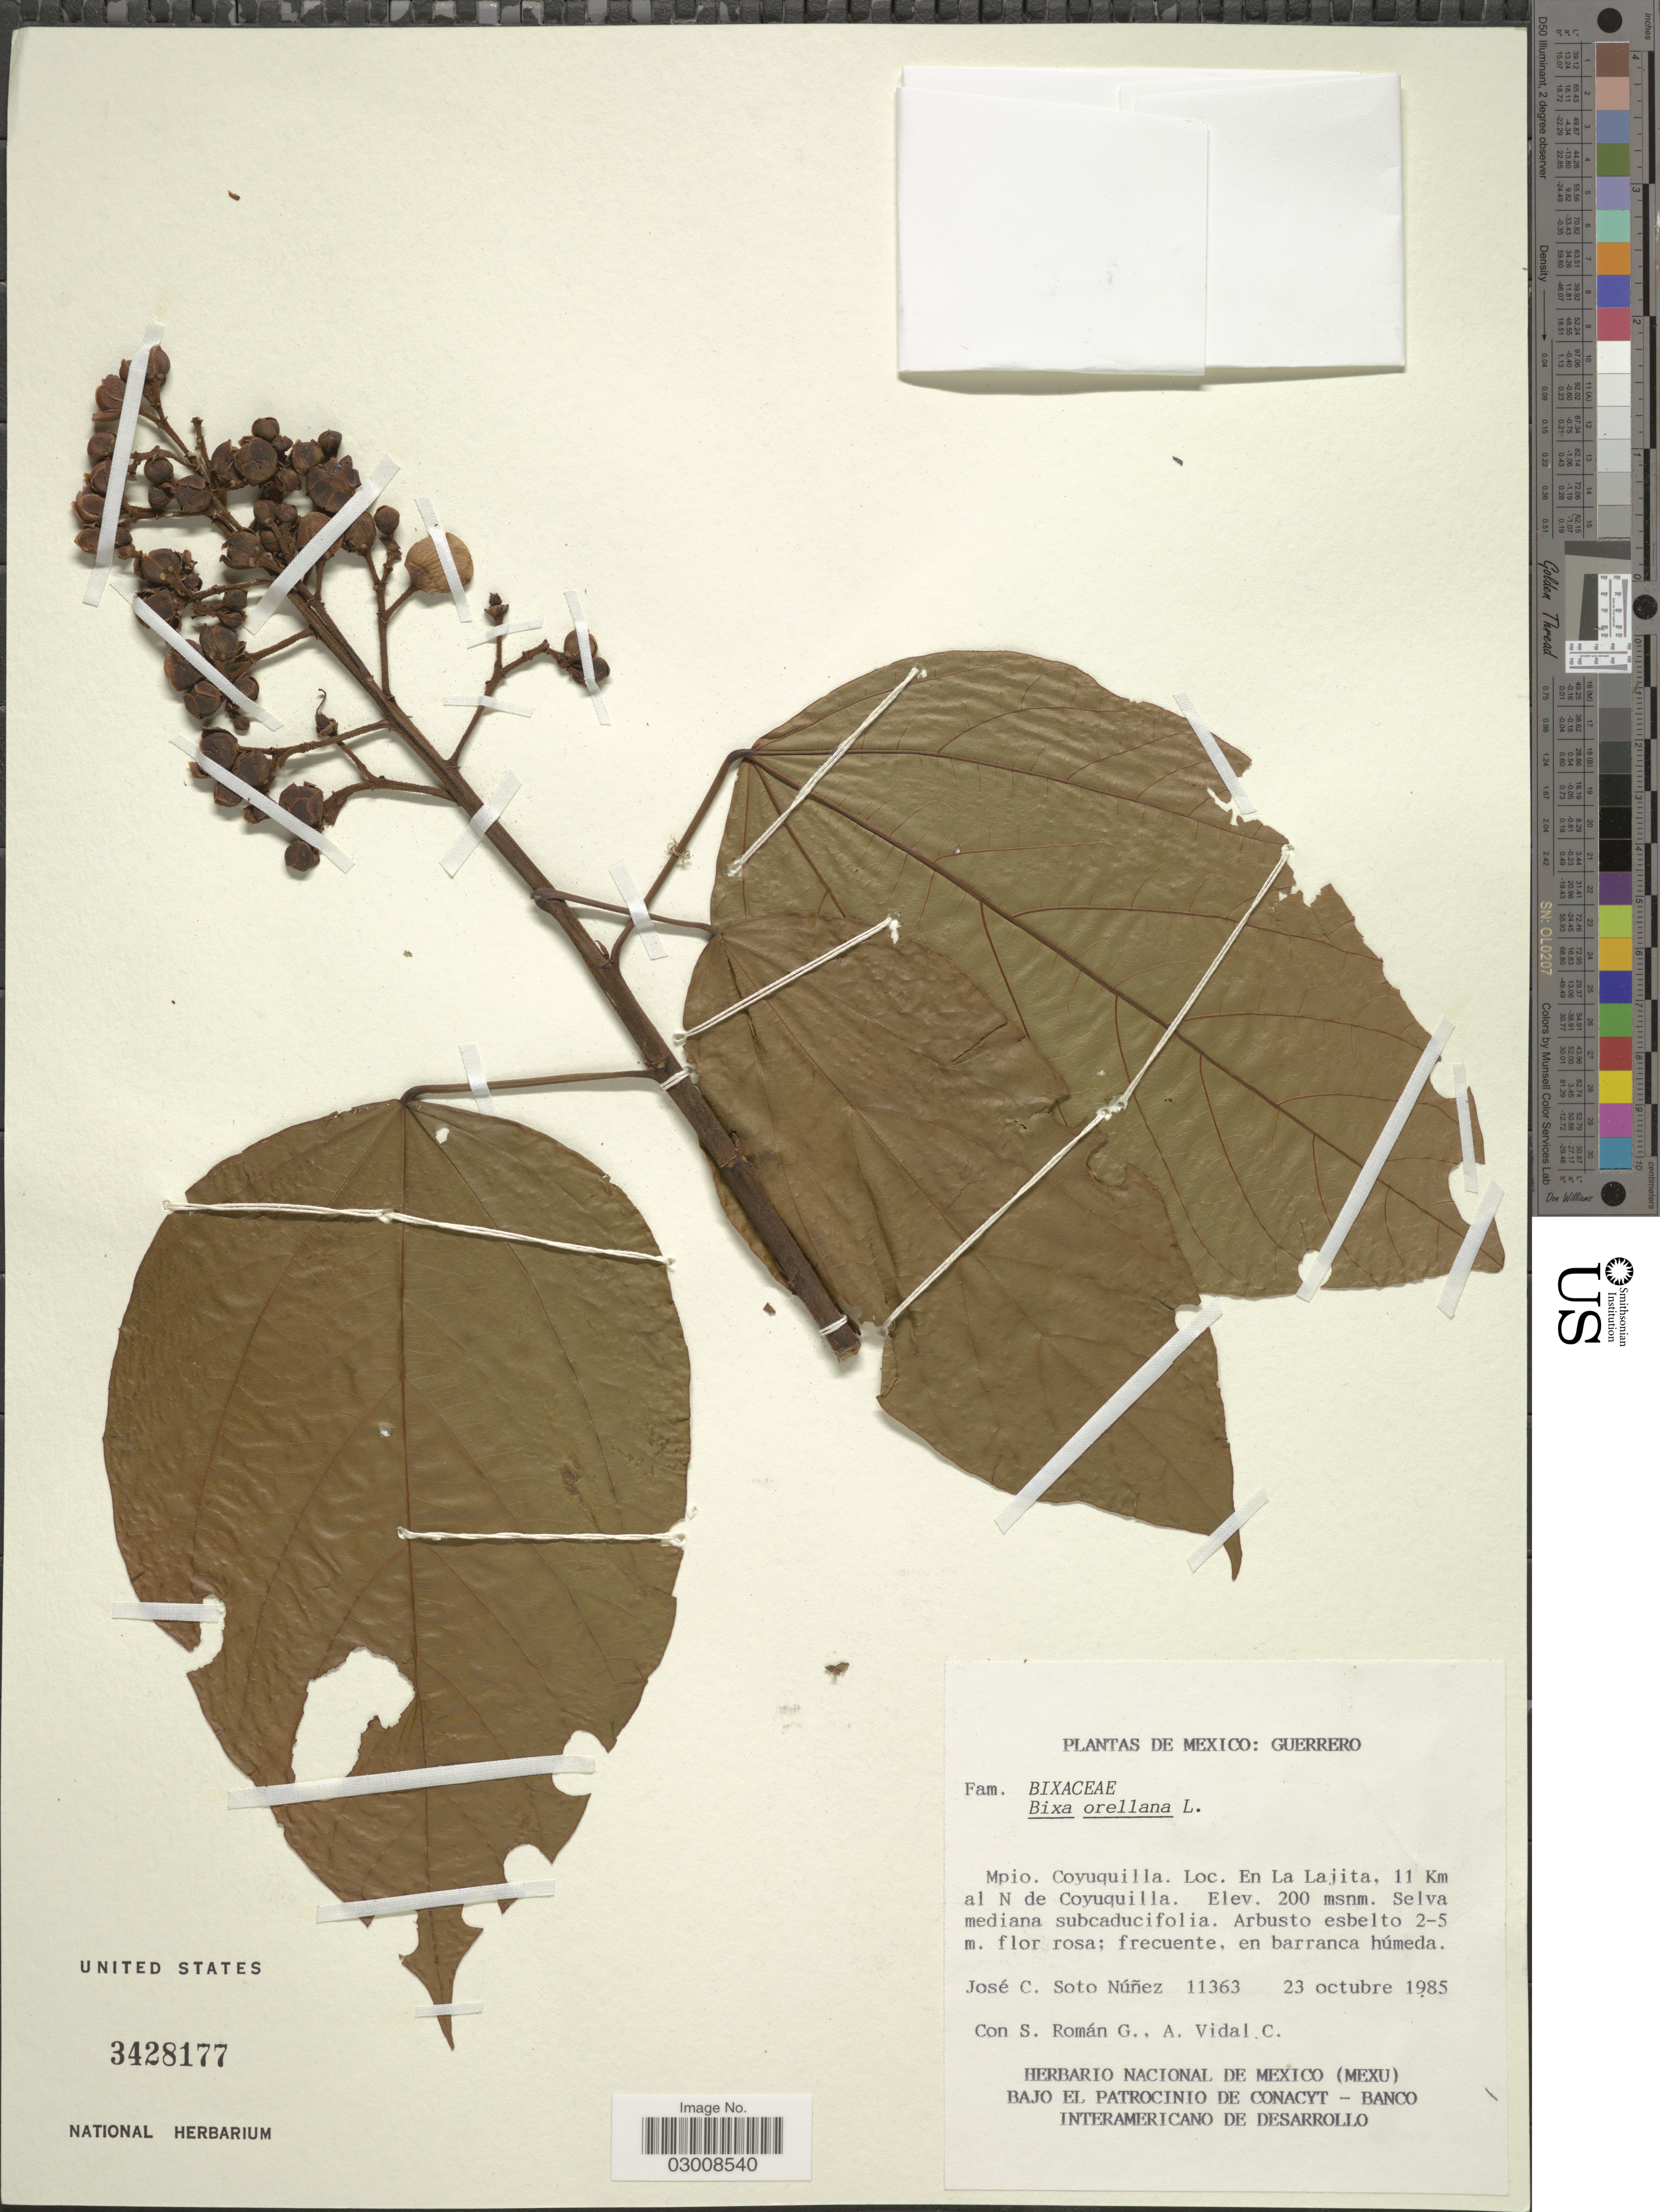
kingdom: Plantae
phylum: Tracheophyta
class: Magnoliopsida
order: Malvales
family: Bixaceae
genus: Bixa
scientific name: Bixa orellana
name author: L.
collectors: J. Soto, S. Román G. & A. Vidal C.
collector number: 11363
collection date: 1985-10-23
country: Mexico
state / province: Guerrero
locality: Mpio. Coyuquilla. Loc. En la Lajita, 11 Km al N de Coyuquilla.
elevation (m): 200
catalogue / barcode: US 3428177